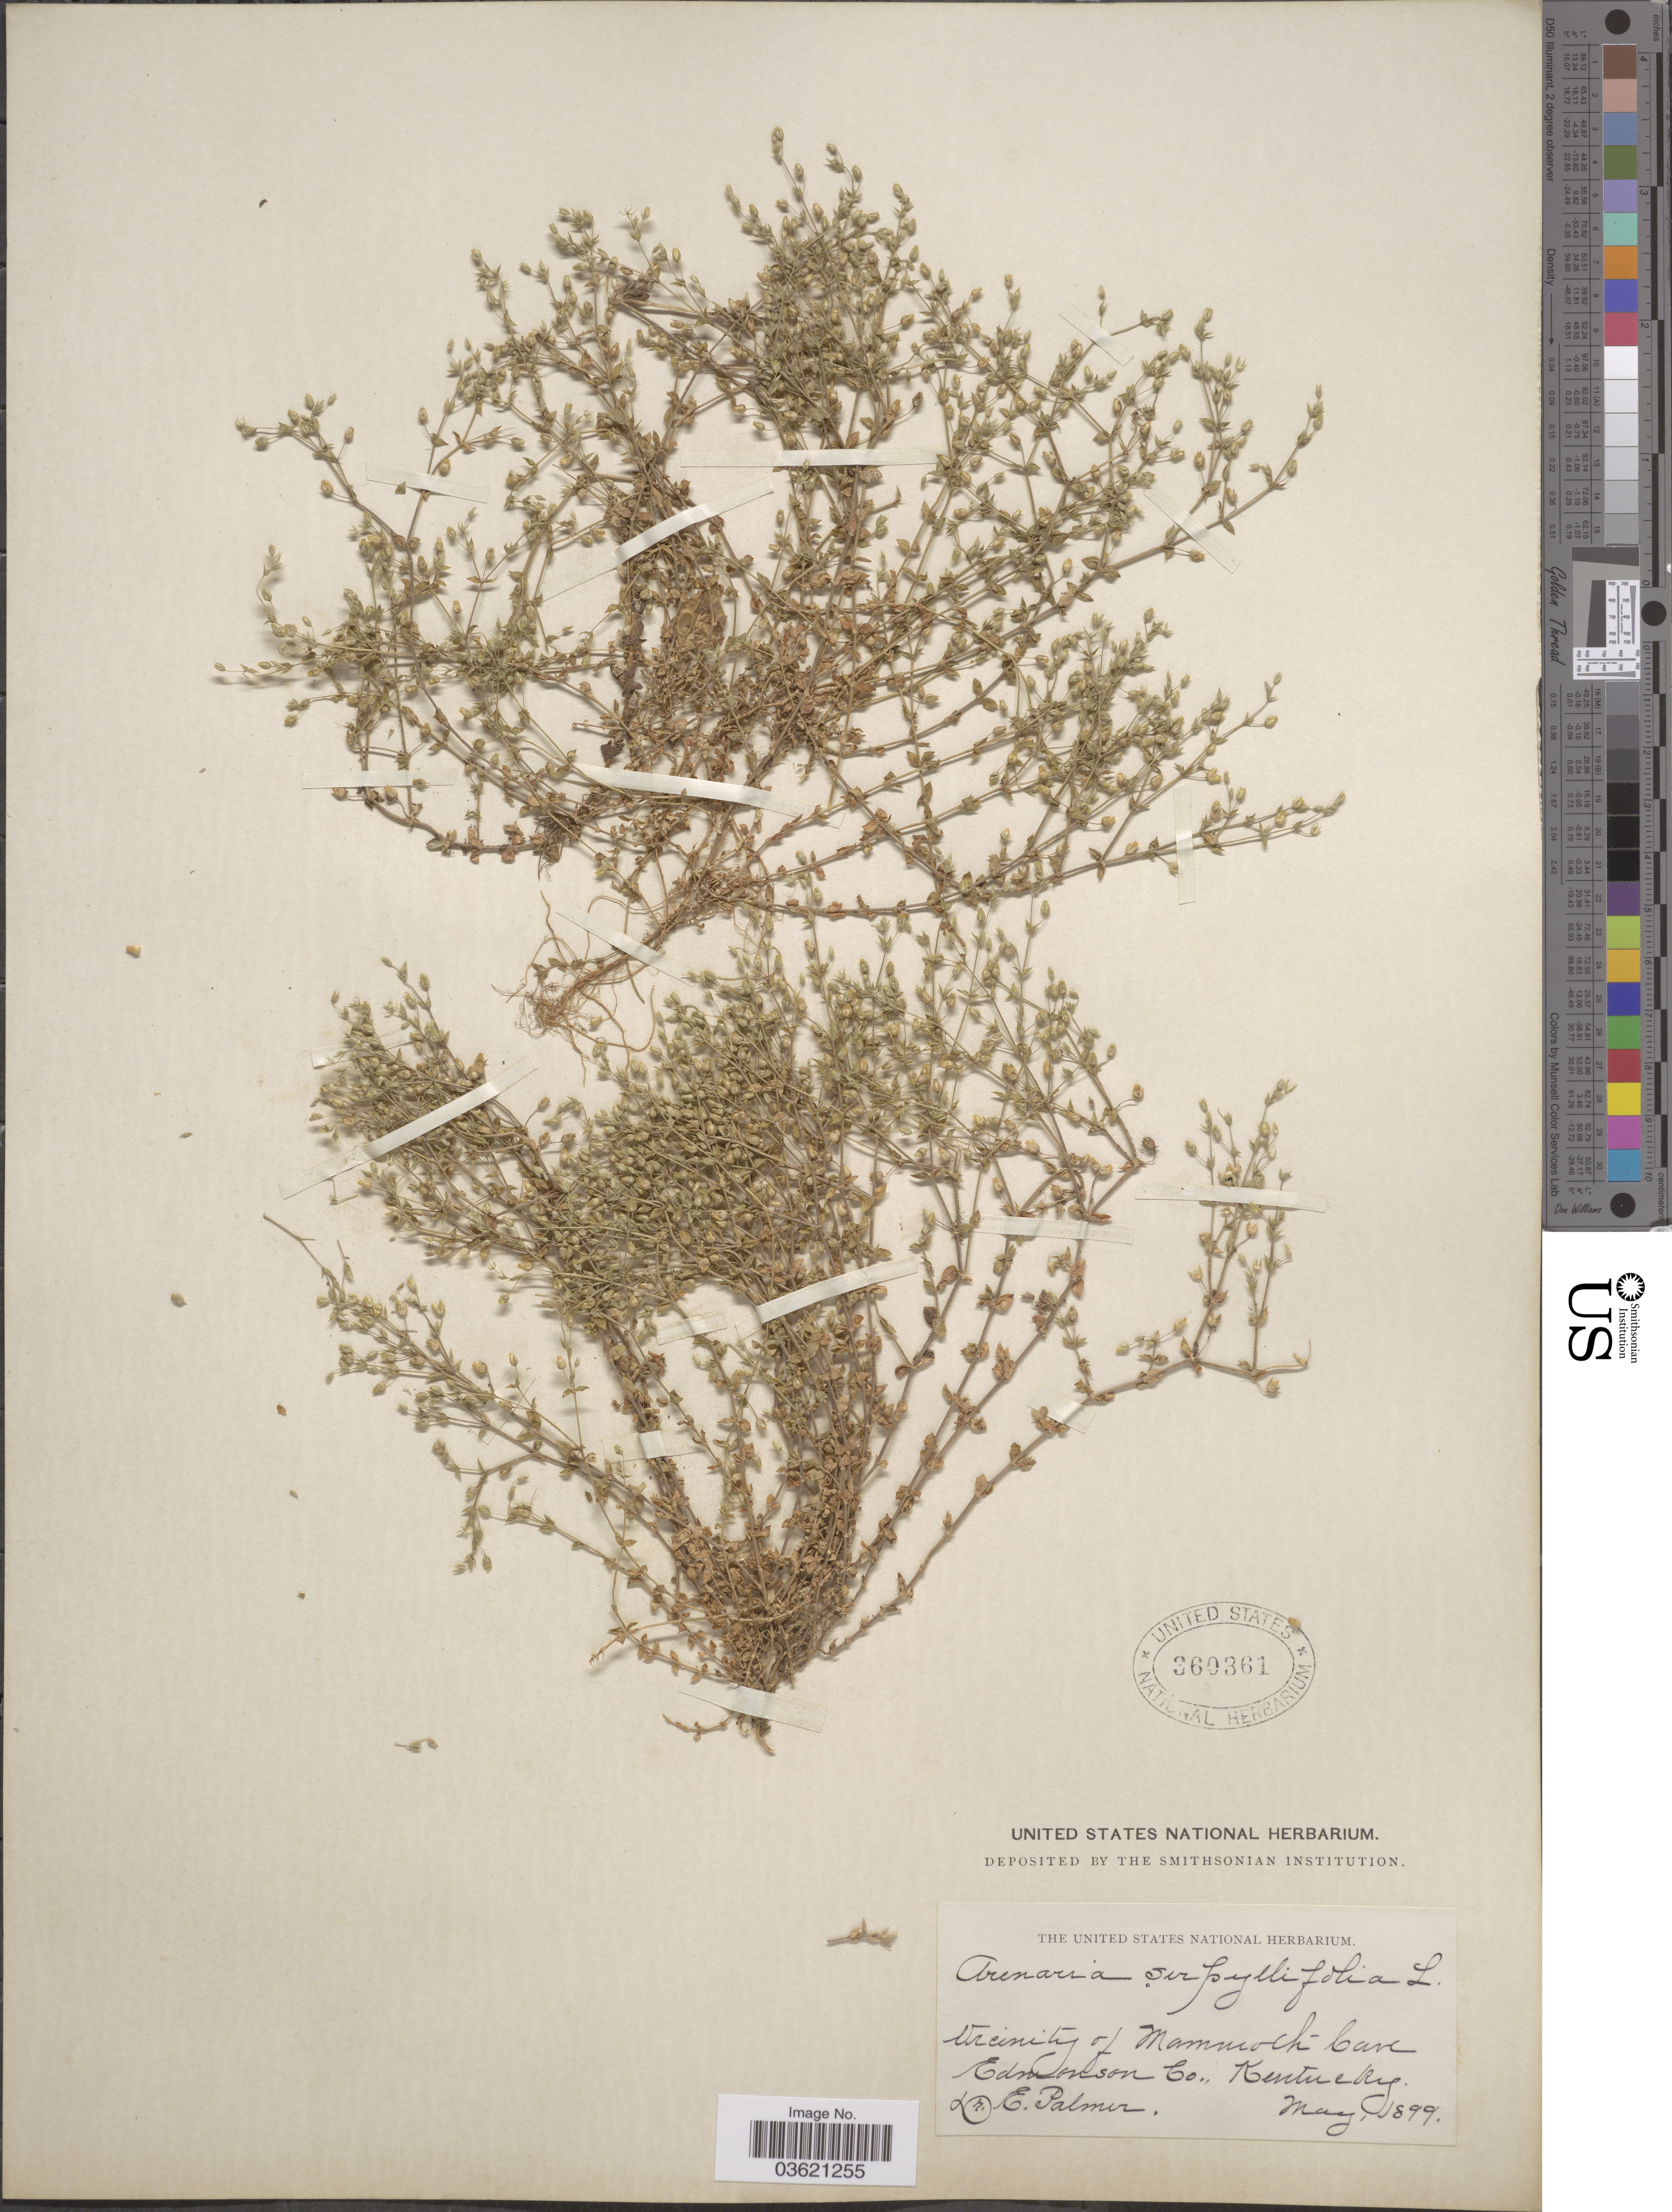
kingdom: Plantae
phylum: Tracheophyta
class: Magnoliopsida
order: Caryophyllales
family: Caryophyllaceae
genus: Arenaria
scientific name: Arenaria serpyllifolia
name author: L.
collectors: E. Palmer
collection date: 1899-05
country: United States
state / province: Kentucky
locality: Vicinity of Mammoth Cave, Edmonson Co.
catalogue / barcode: US 360361